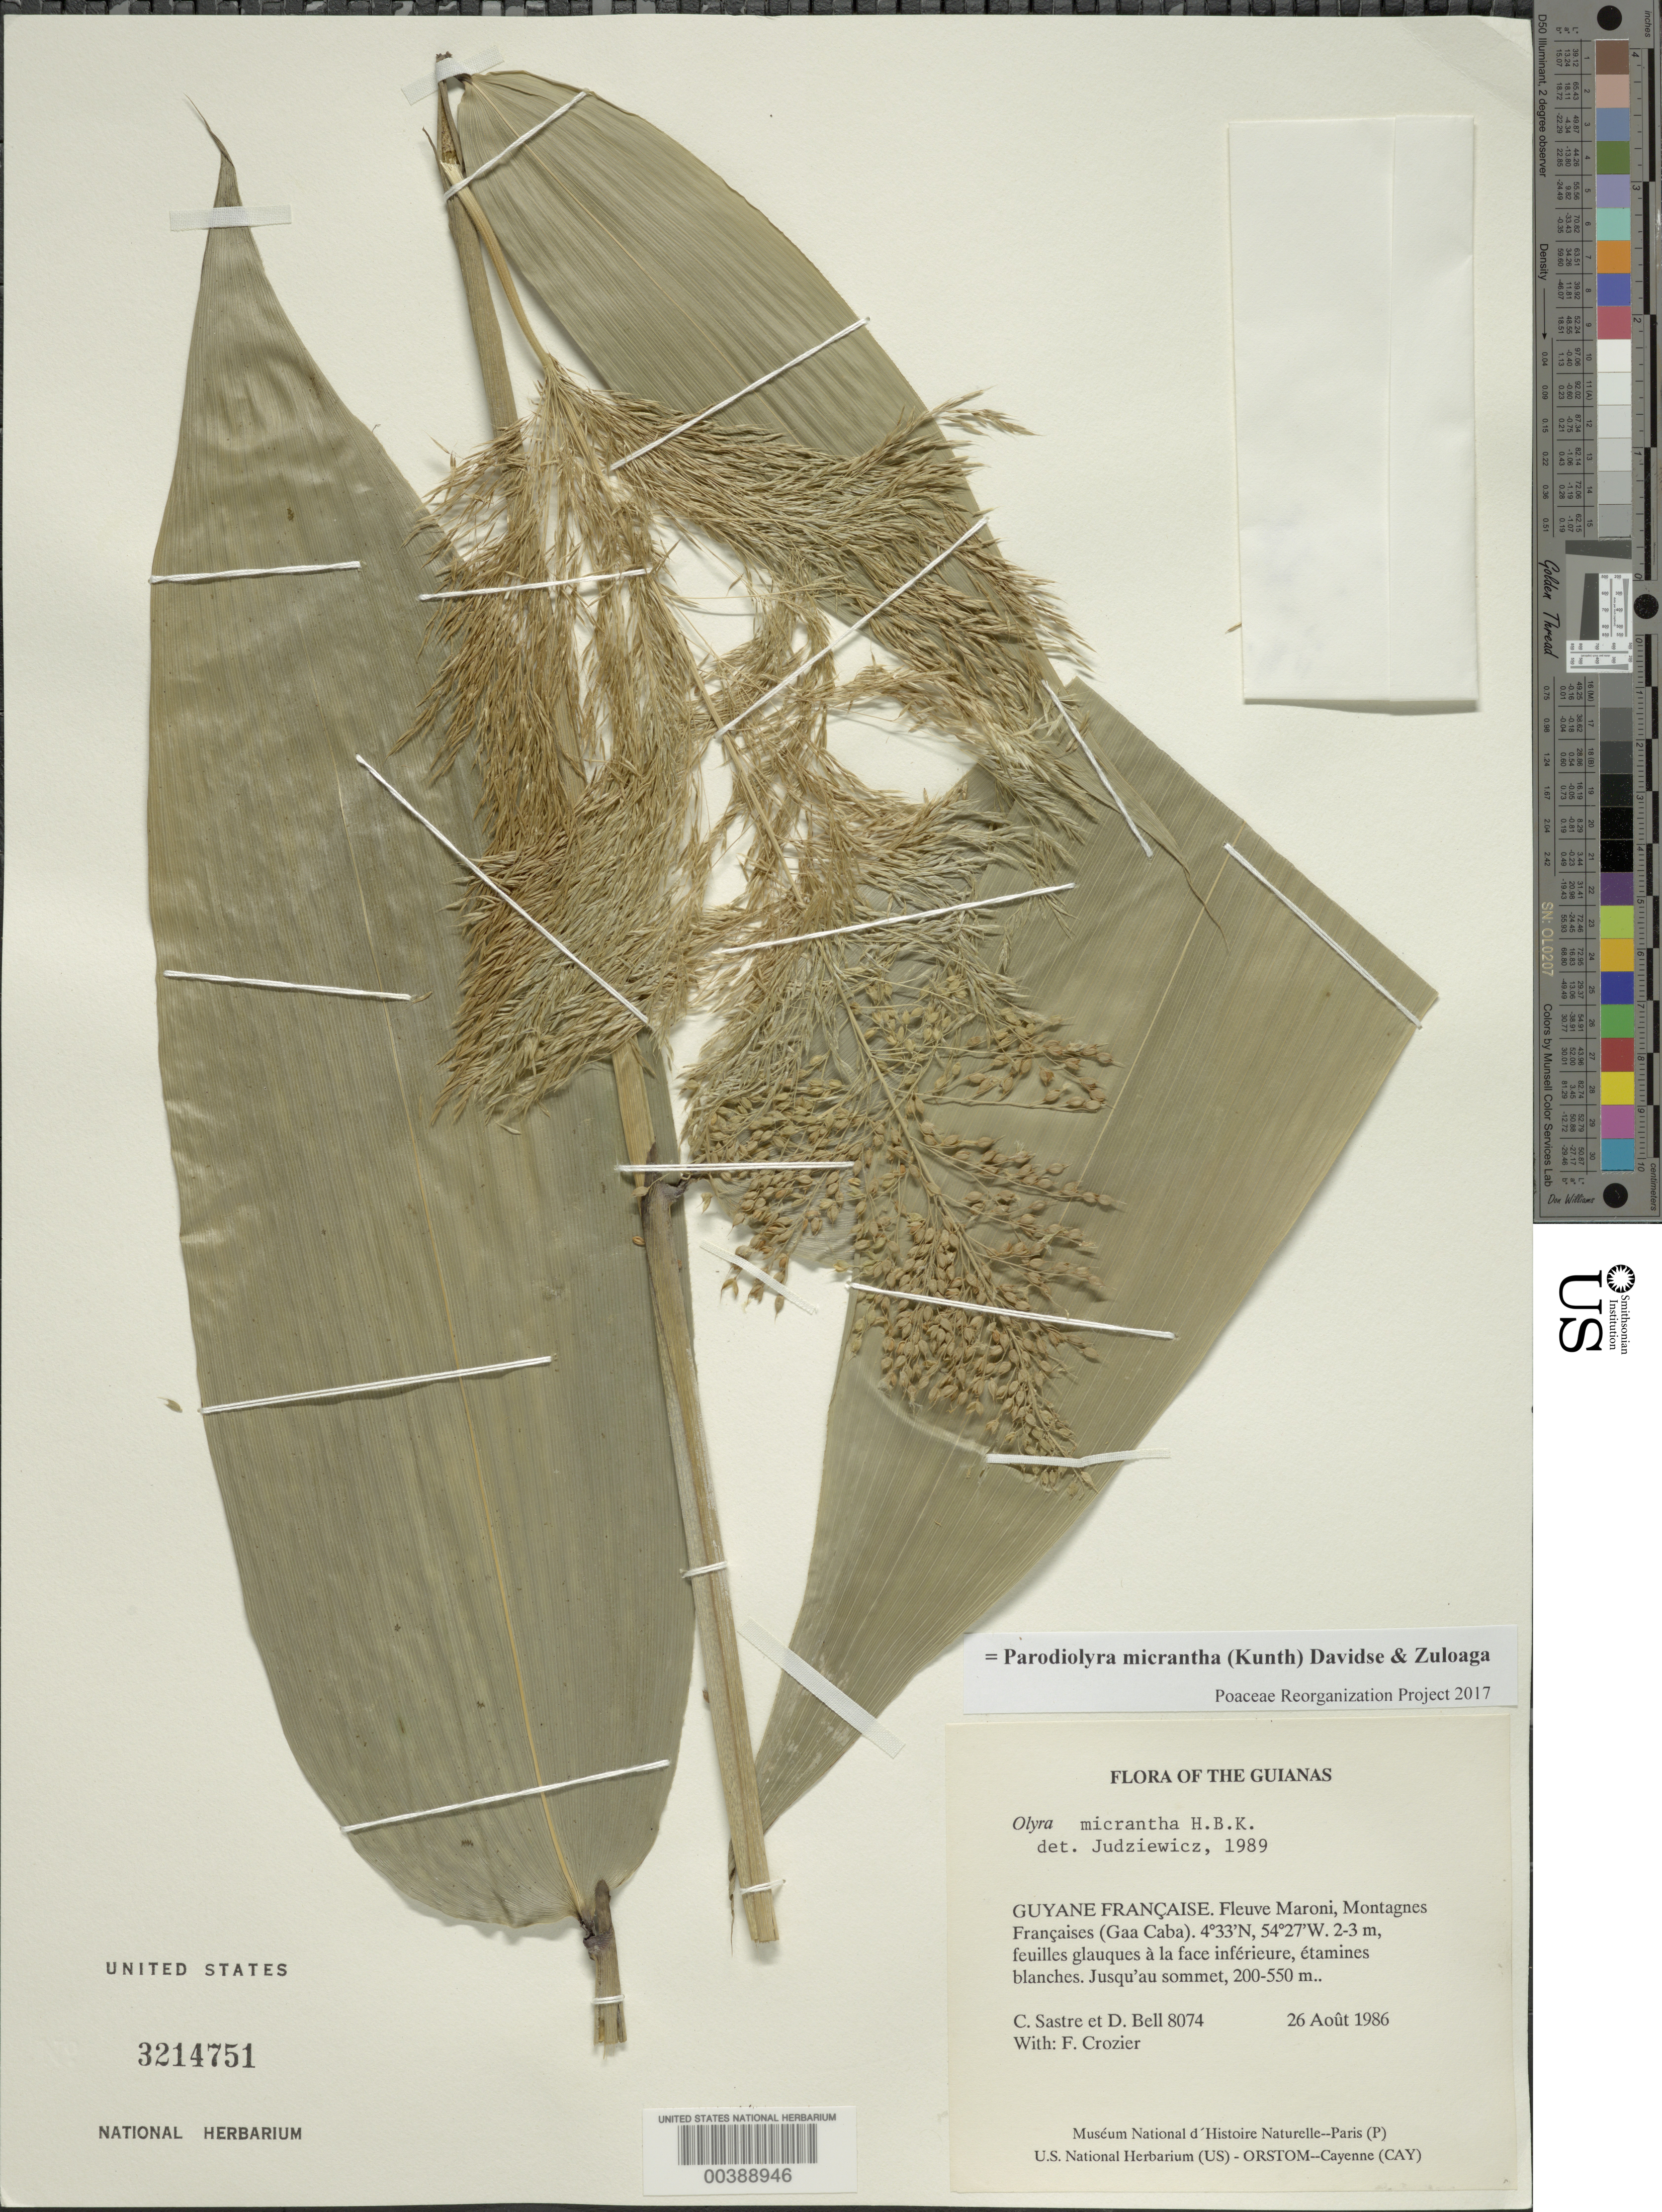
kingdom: Plantae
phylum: Tracheophyta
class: Liliopsida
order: Poales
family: Poaceae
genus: Parodiolyra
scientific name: Parodiolyra micrantha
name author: (Kunth) Davidse & Zuloaga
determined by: Poaceae Reorganization Project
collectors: C. H. L. Sastre, D. A. Bell & F. Crozier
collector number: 8074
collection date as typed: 26 Aug 1986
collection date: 1986-08-26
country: French Guiana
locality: Fleuve maroni, montages francaises (gaa caba)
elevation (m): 200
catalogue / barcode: US 3214751